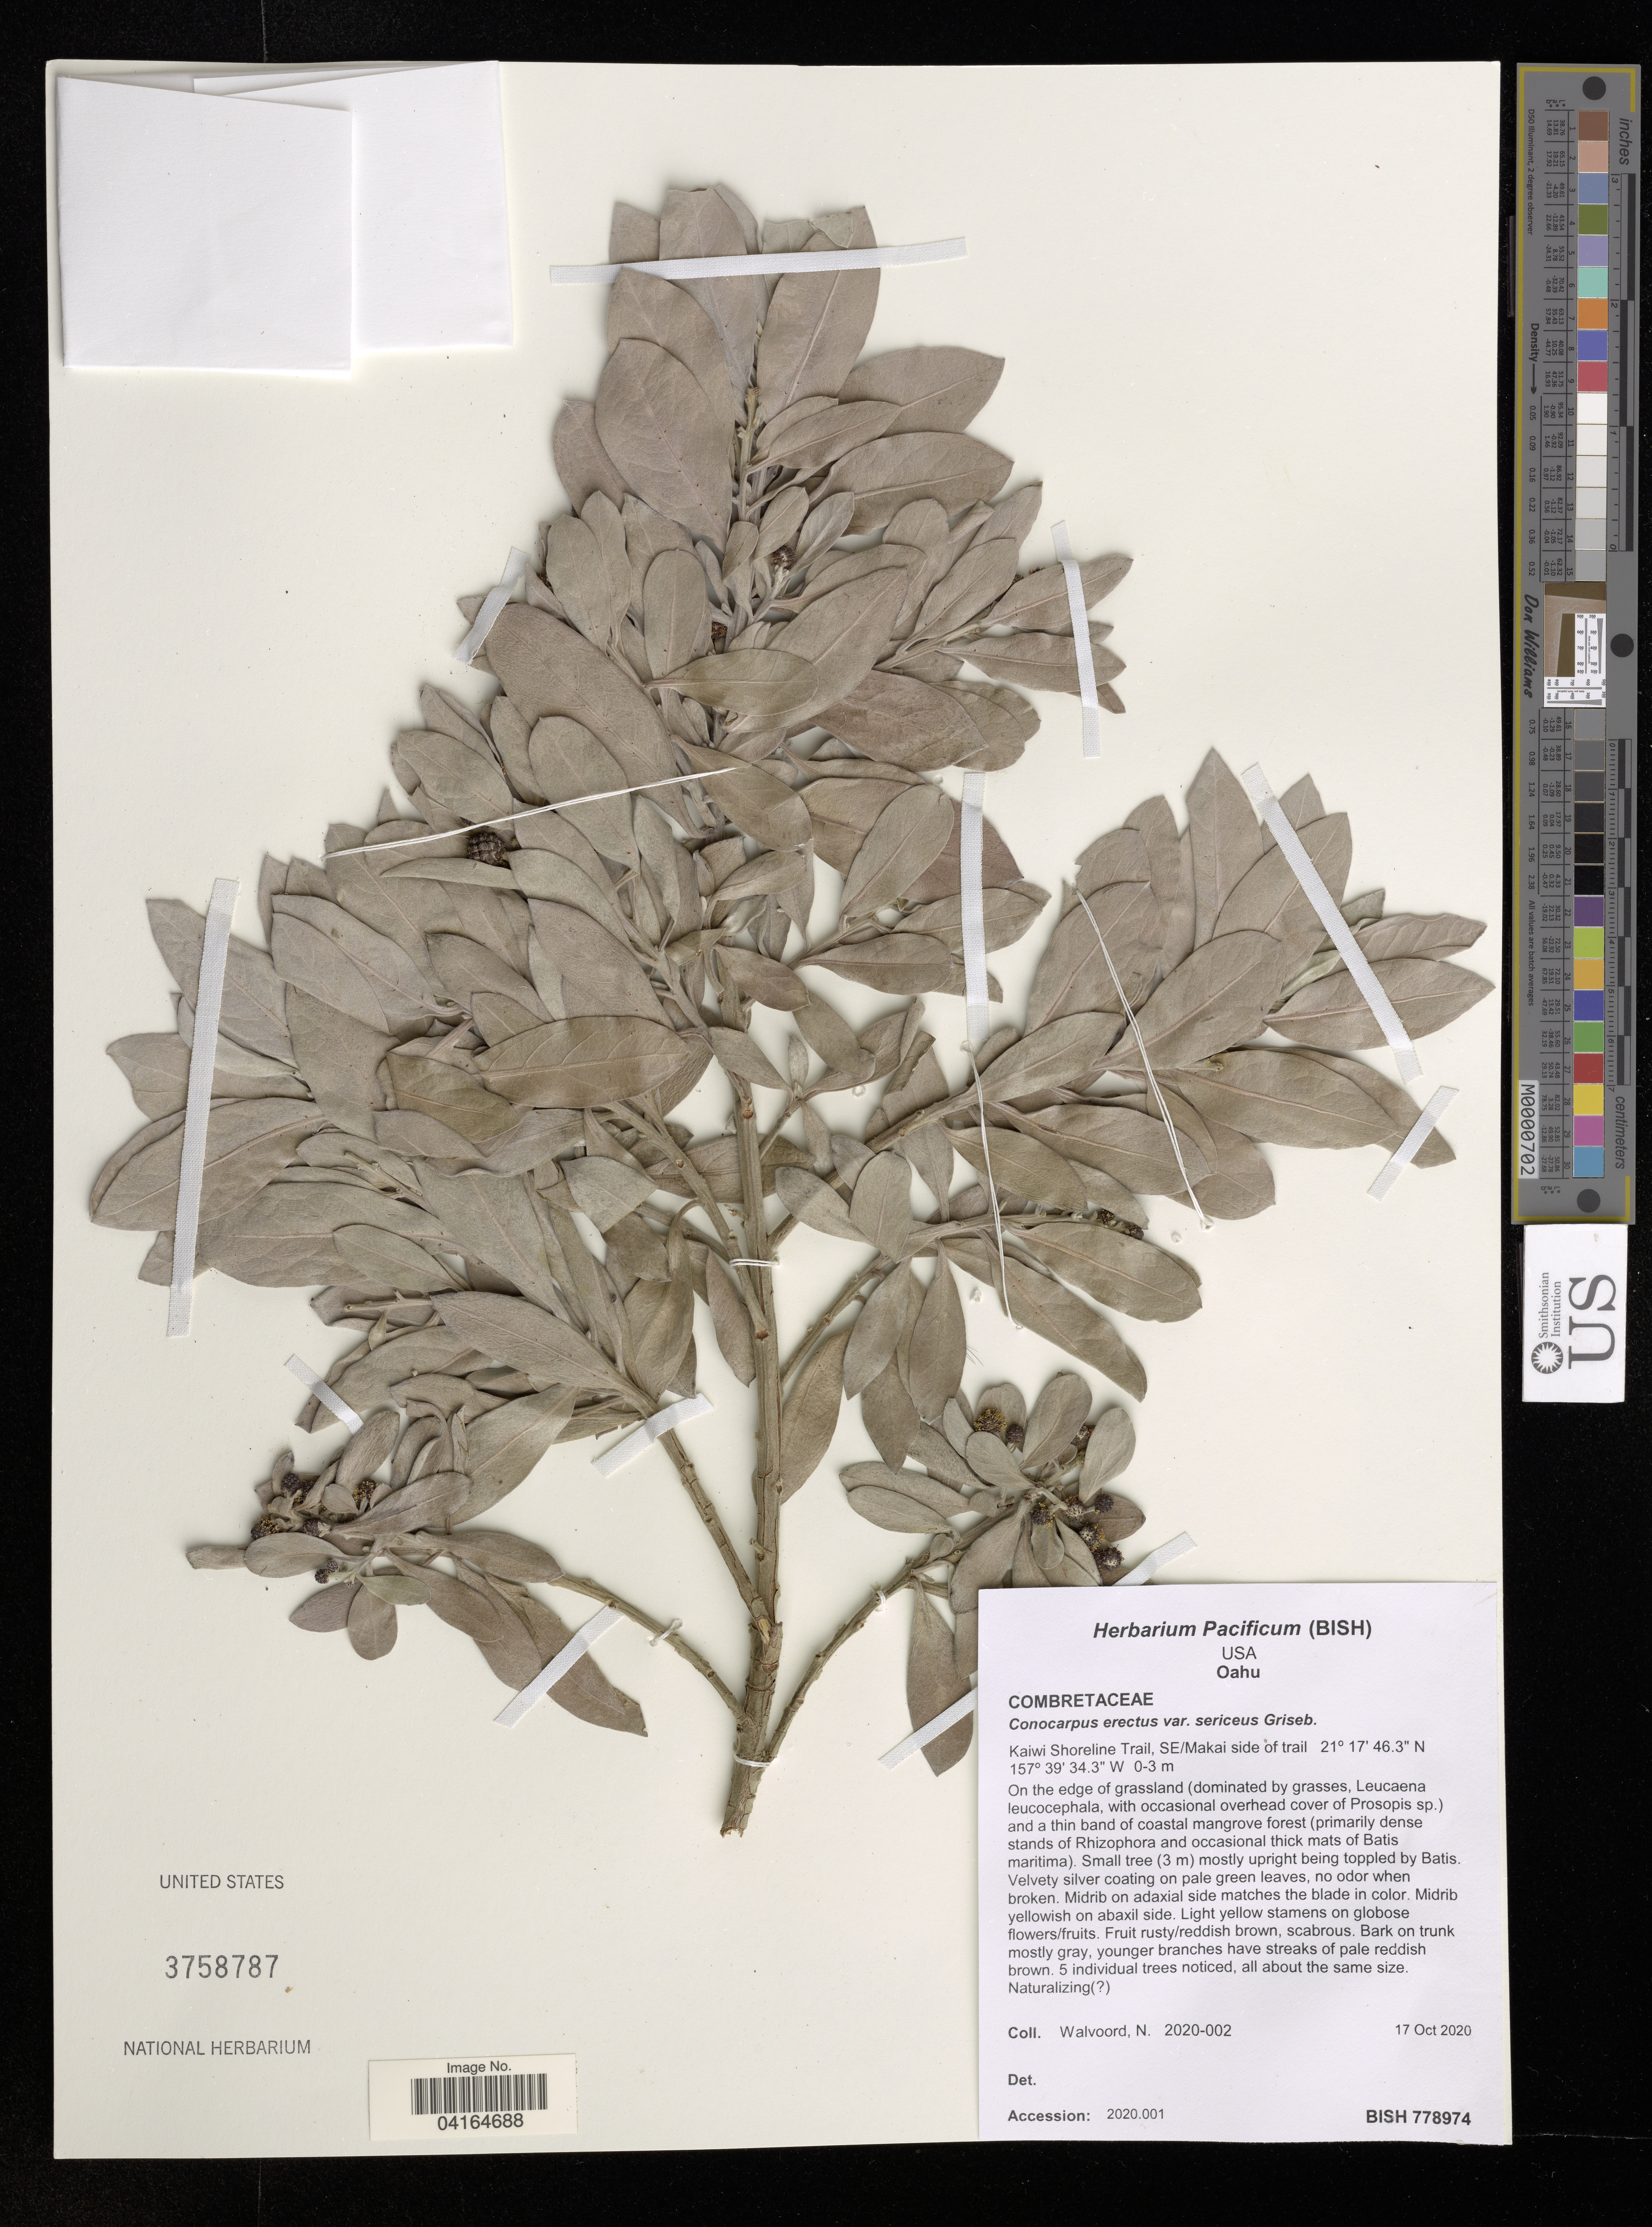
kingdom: Plantae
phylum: Tracheophyta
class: Magnoliopsida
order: Myrtales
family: Combretaceae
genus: Conocarpus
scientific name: Conocarpus erectus var. sericeus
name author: E. Forst. ex DC.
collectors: N. Walvoord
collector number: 2020-002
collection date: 2020-10-17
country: United States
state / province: Hawaii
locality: Oahu.? Kaiwi Shoreline Trail, SE/Makai side of trail.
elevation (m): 3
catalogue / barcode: US 3758787